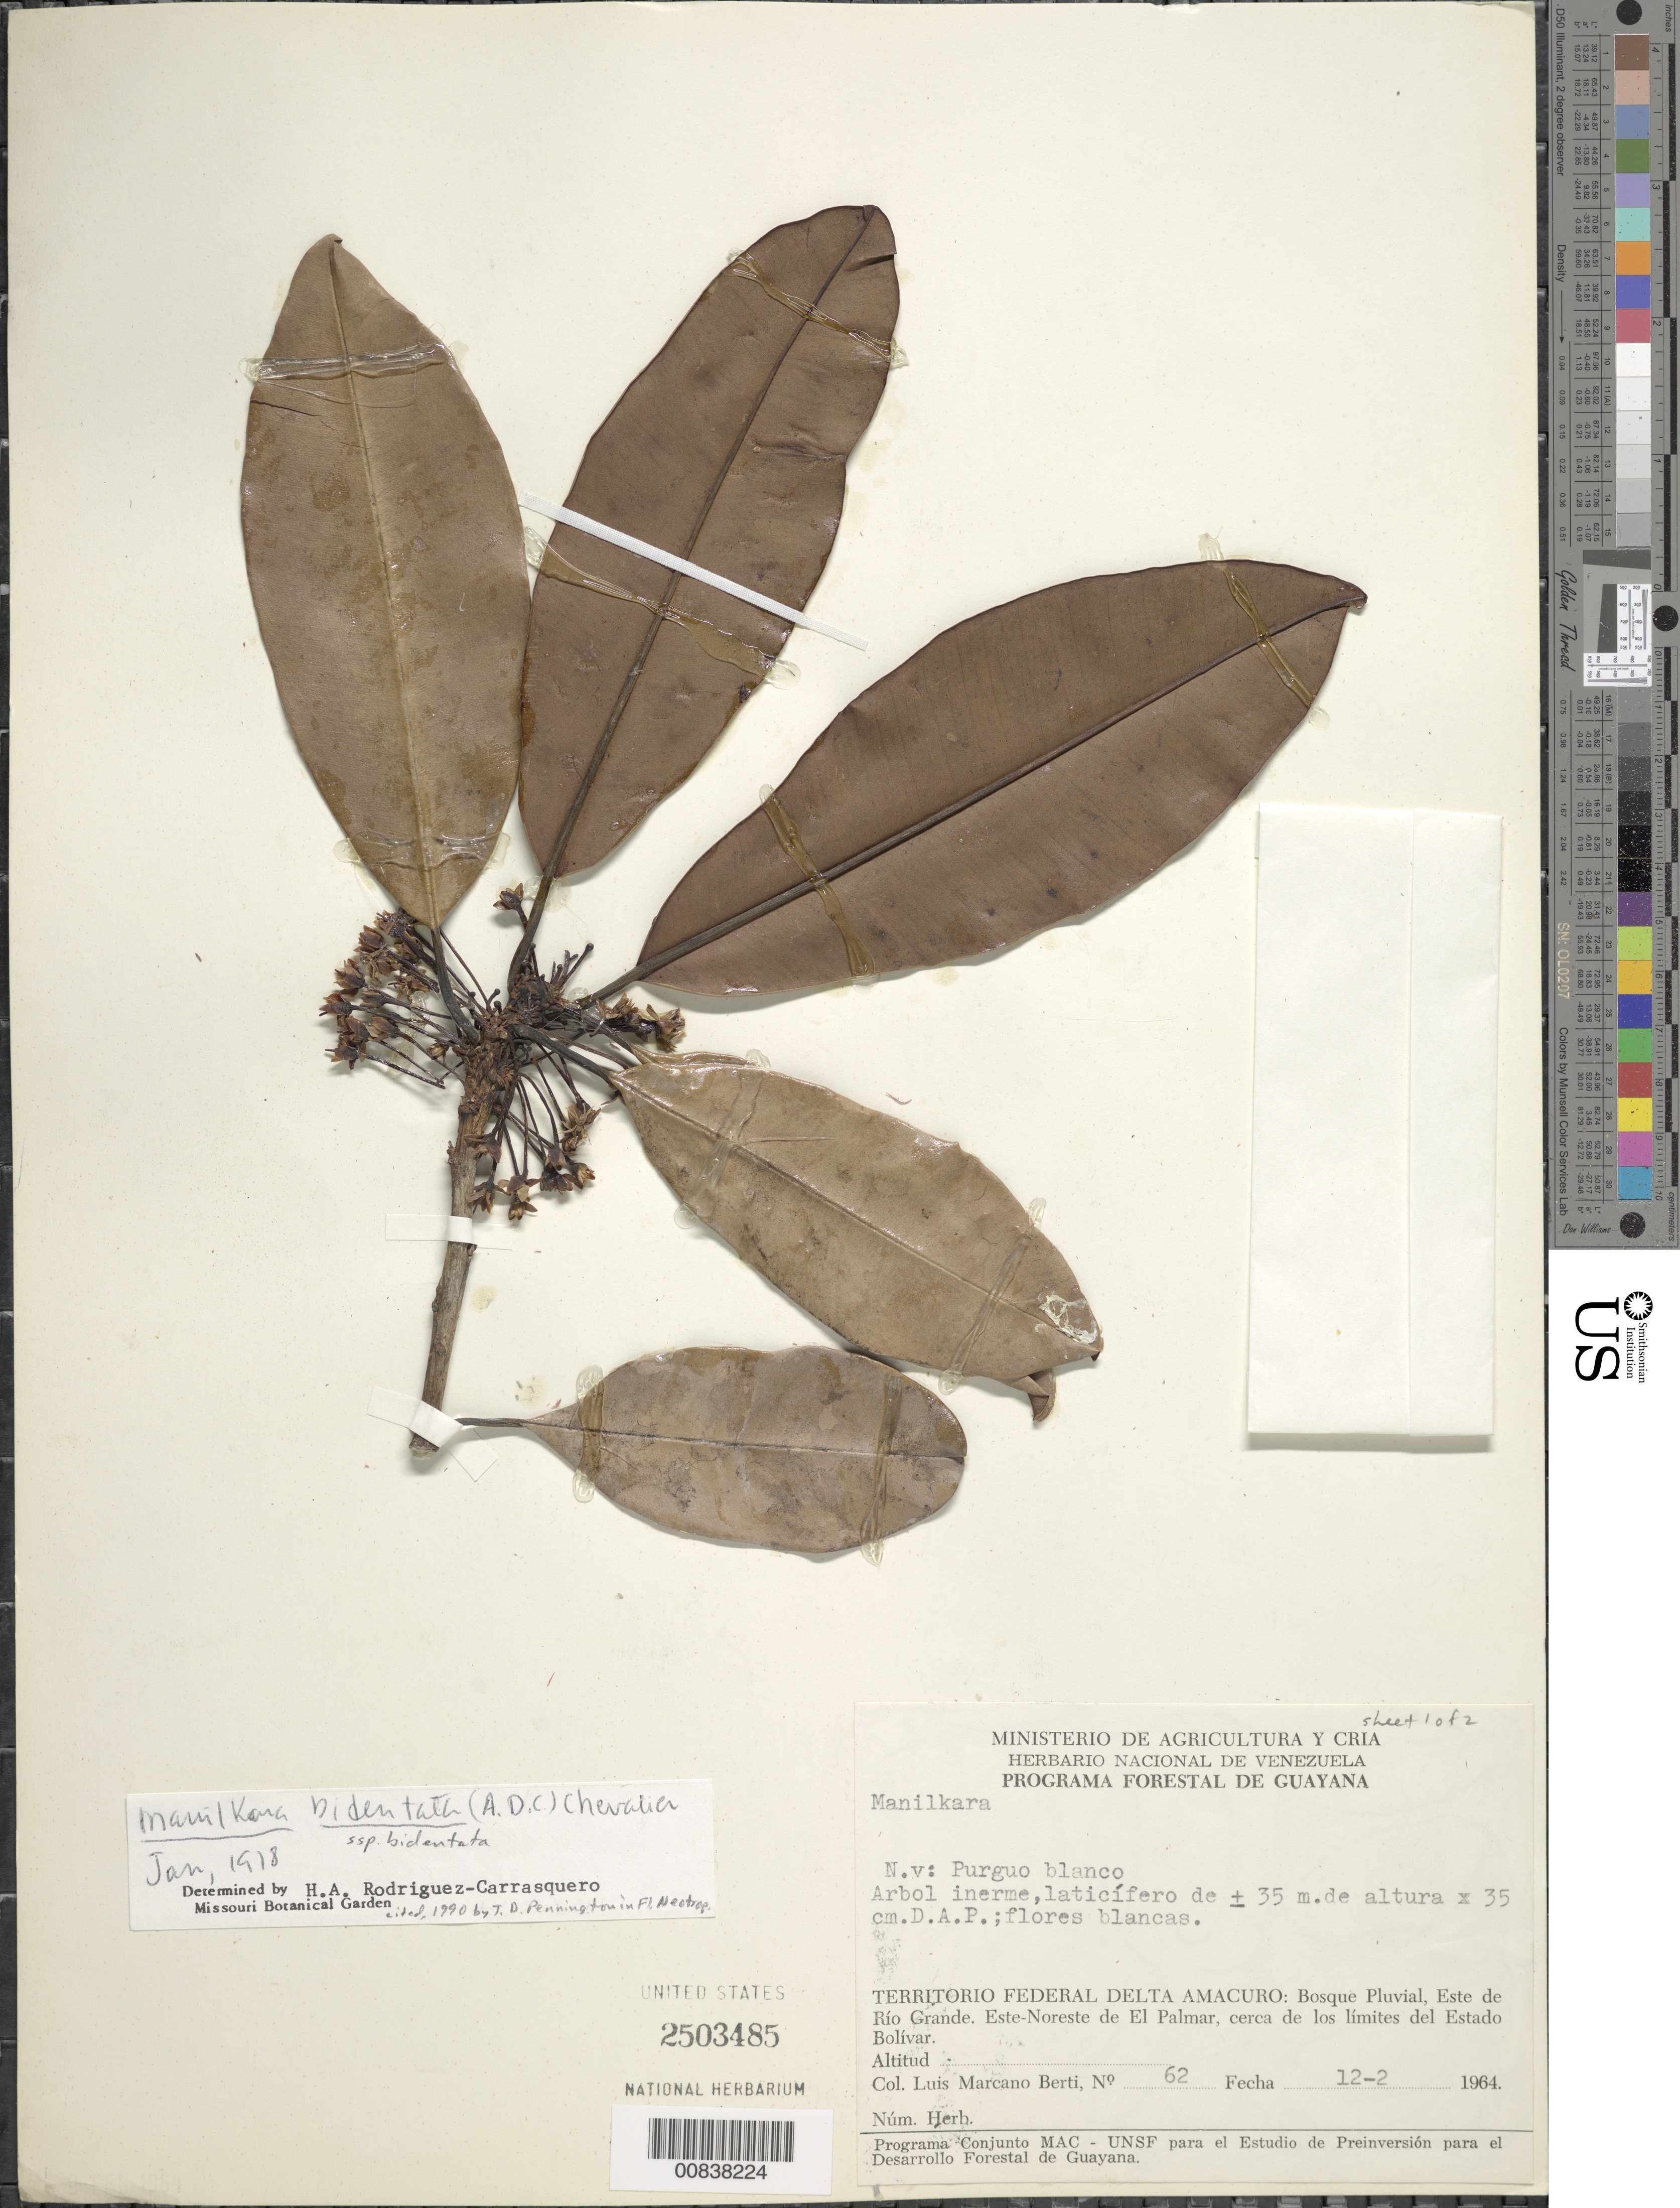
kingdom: Plantae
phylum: Tracheophyta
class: Magnoliopsida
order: Ericales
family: Sapotaceae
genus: Manilkara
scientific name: Manilkara bidentata subsp. bidentata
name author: (A. DC.) A. Chev.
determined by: Rodriguez-Carrasquero, H.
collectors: L. Marcano-Berti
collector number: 62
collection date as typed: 12-Feb-64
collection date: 1964-02-12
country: Venezuela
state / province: Delta Amacuro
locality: Este de Río Grande, ENE de El Palmar, cerca de los limites del Estado Bolívar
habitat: Bosque pluvial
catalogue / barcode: US 2503485